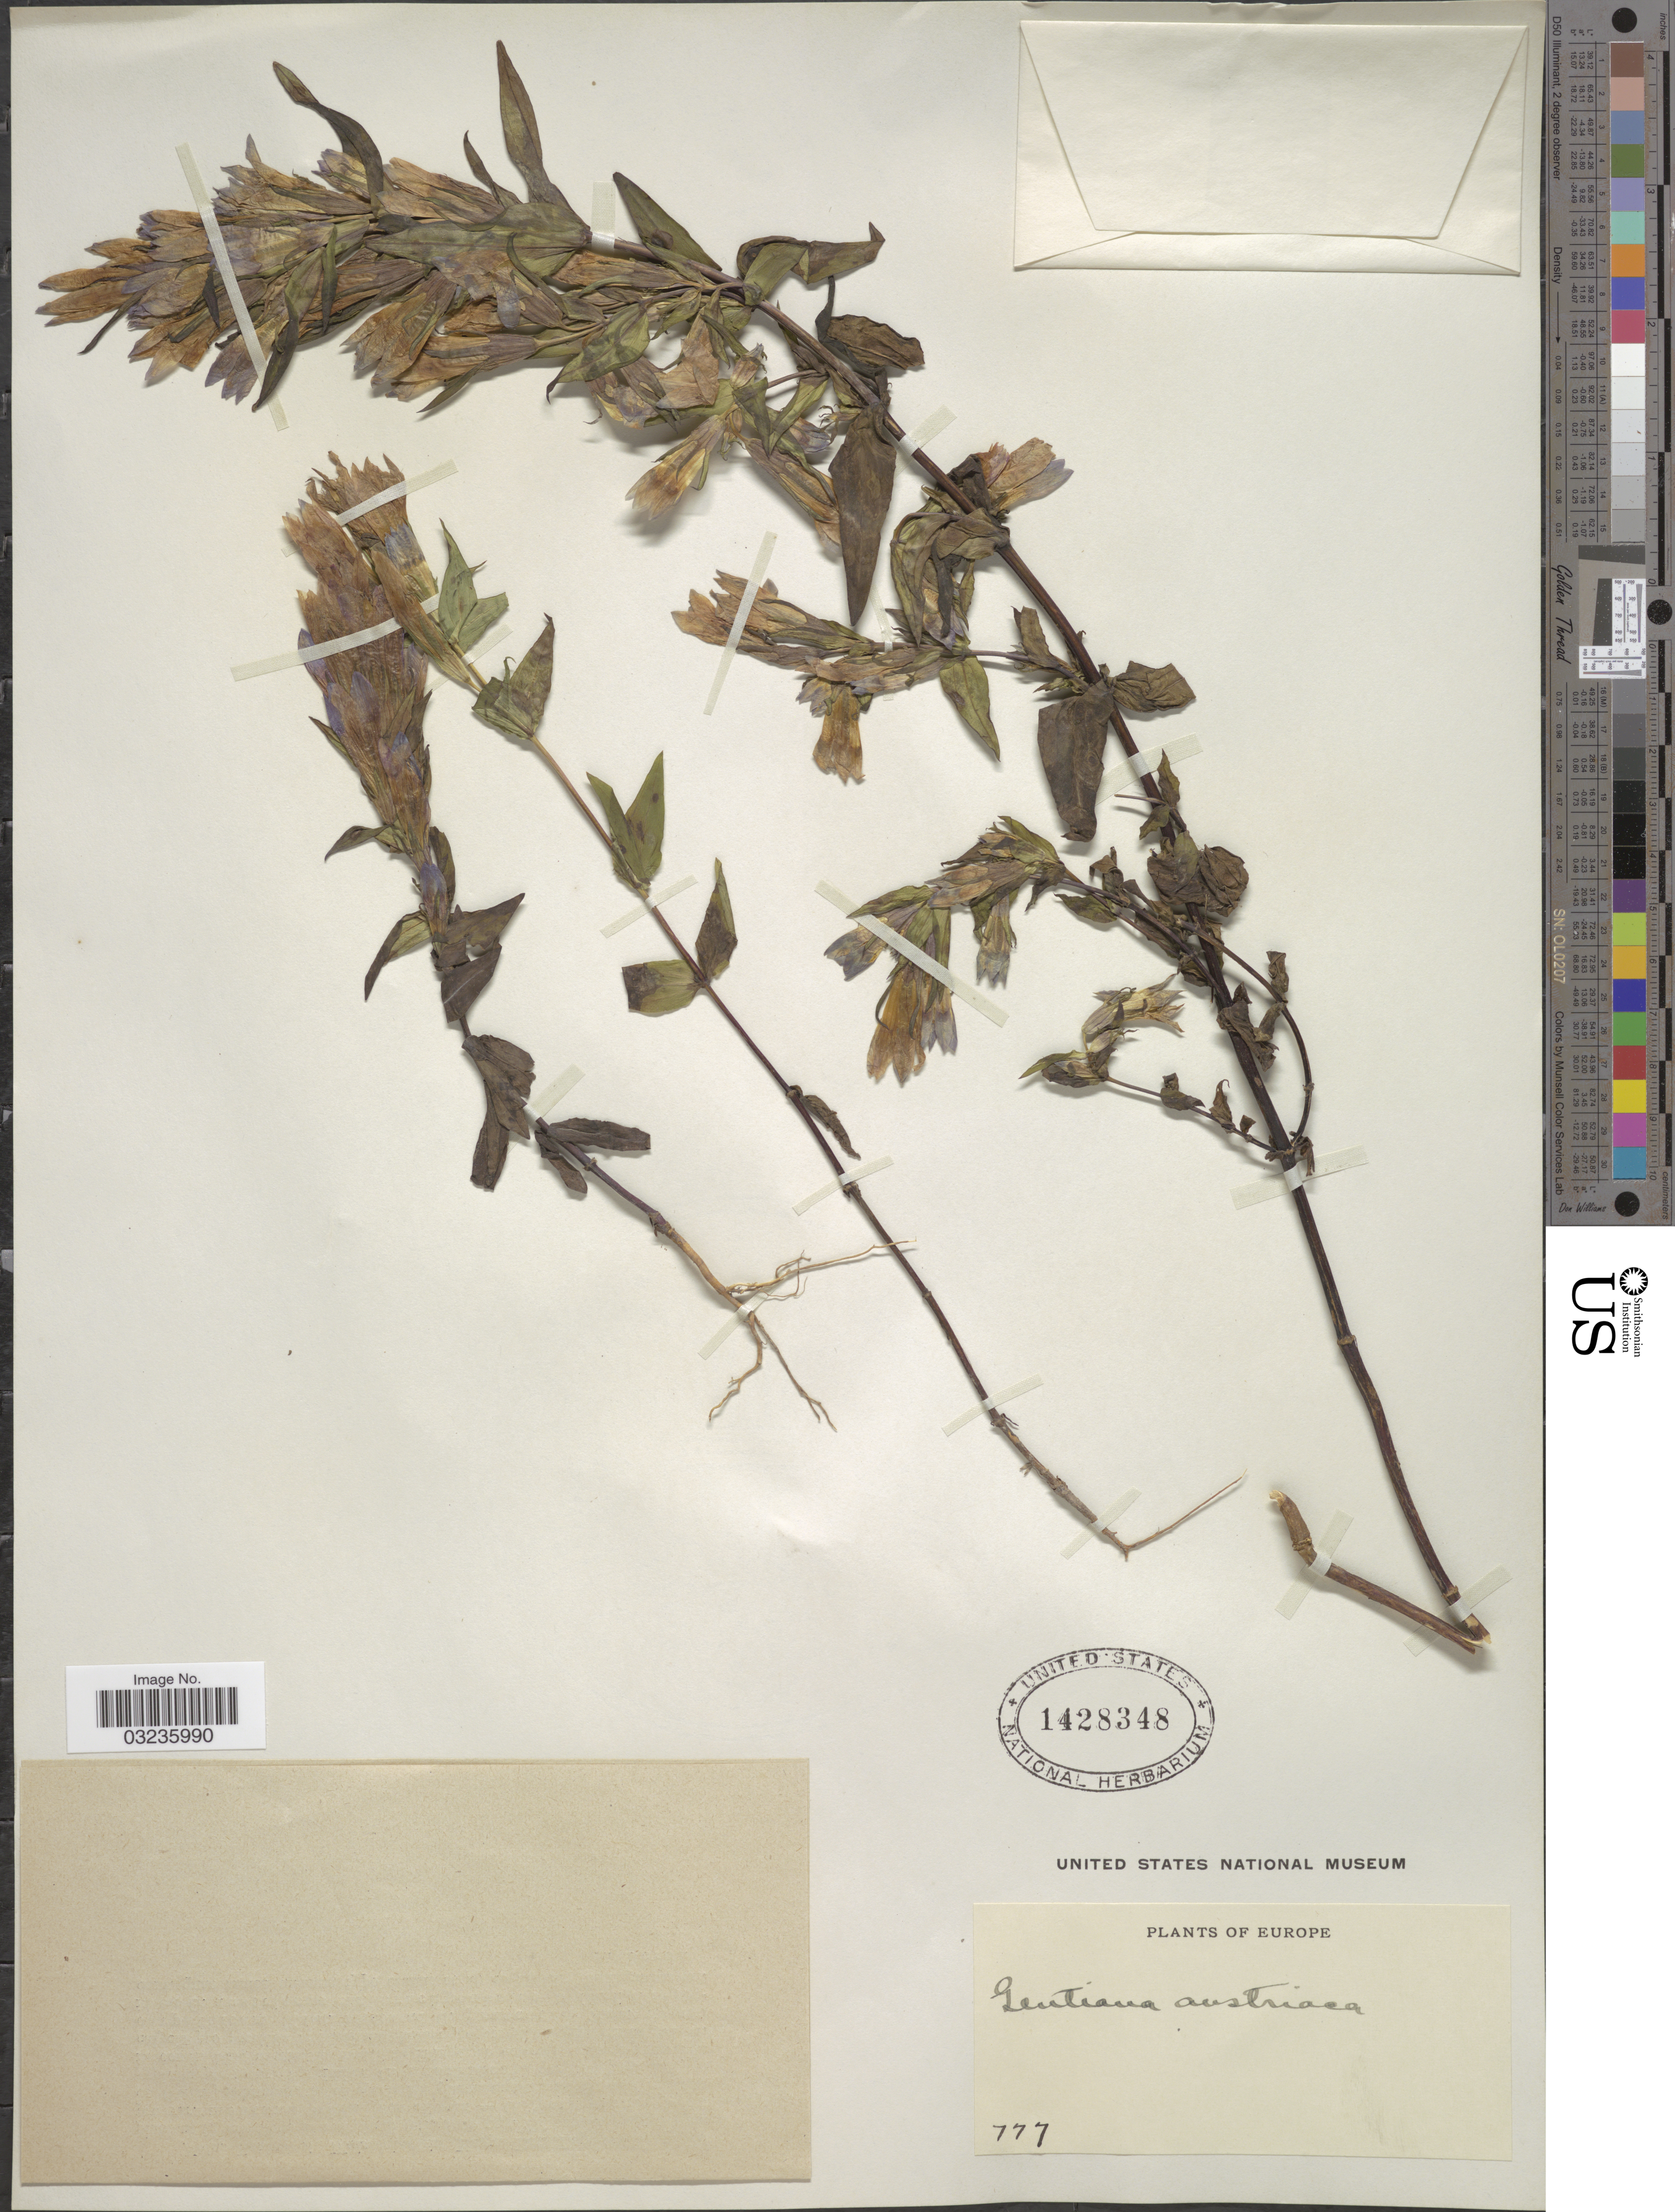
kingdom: Plantae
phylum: Tracheophyta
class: Magnoliopsida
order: Gentianales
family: Gentianaceae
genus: Gentiana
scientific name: Gentiana austriaca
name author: A. Kern. & Jos. Kern.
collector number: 777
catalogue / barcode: US 1428348